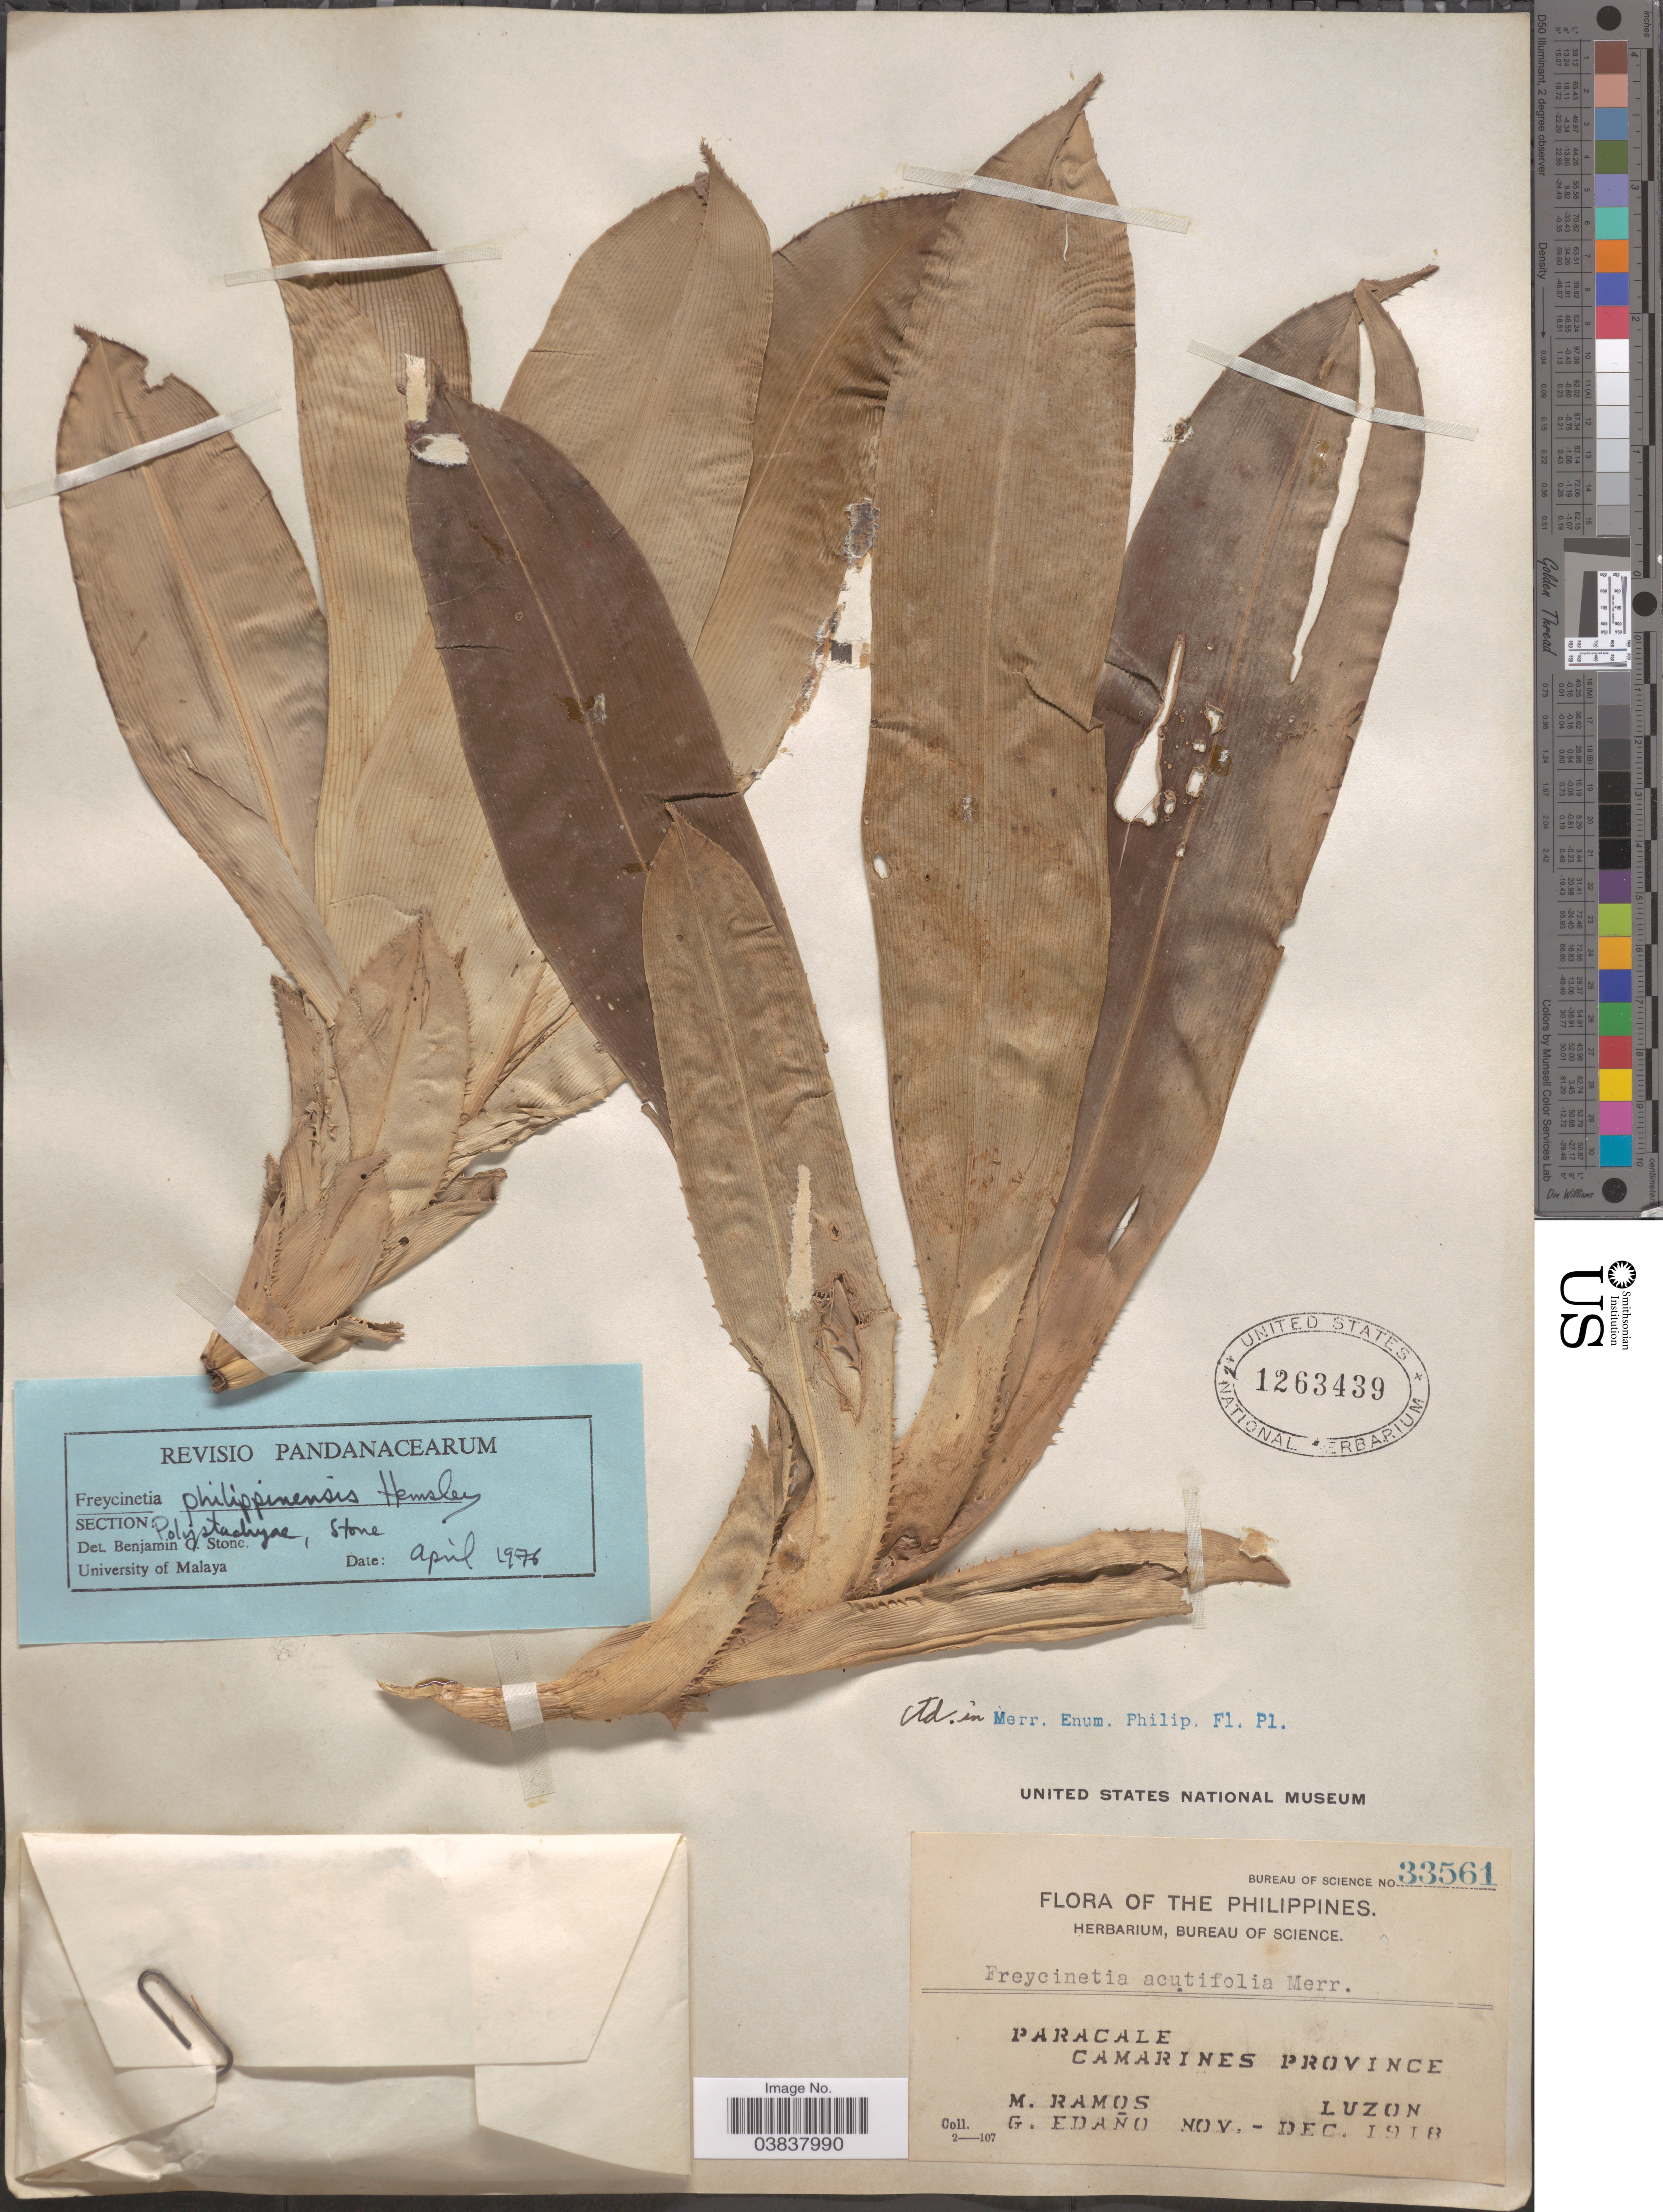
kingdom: Plantae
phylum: Tracheophyta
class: Liliopsida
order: Pandanales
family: Pandanaceae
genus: Freycinetia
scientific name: Freycinetia philippinensis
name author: Hemsl.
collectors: M. Ramos & G. Edaño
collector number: Bureau of Science 33561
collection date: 1918-11/1918-12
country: Philippines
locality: Paracale, Camarines Province, Luzon.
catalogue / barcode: US 1263439